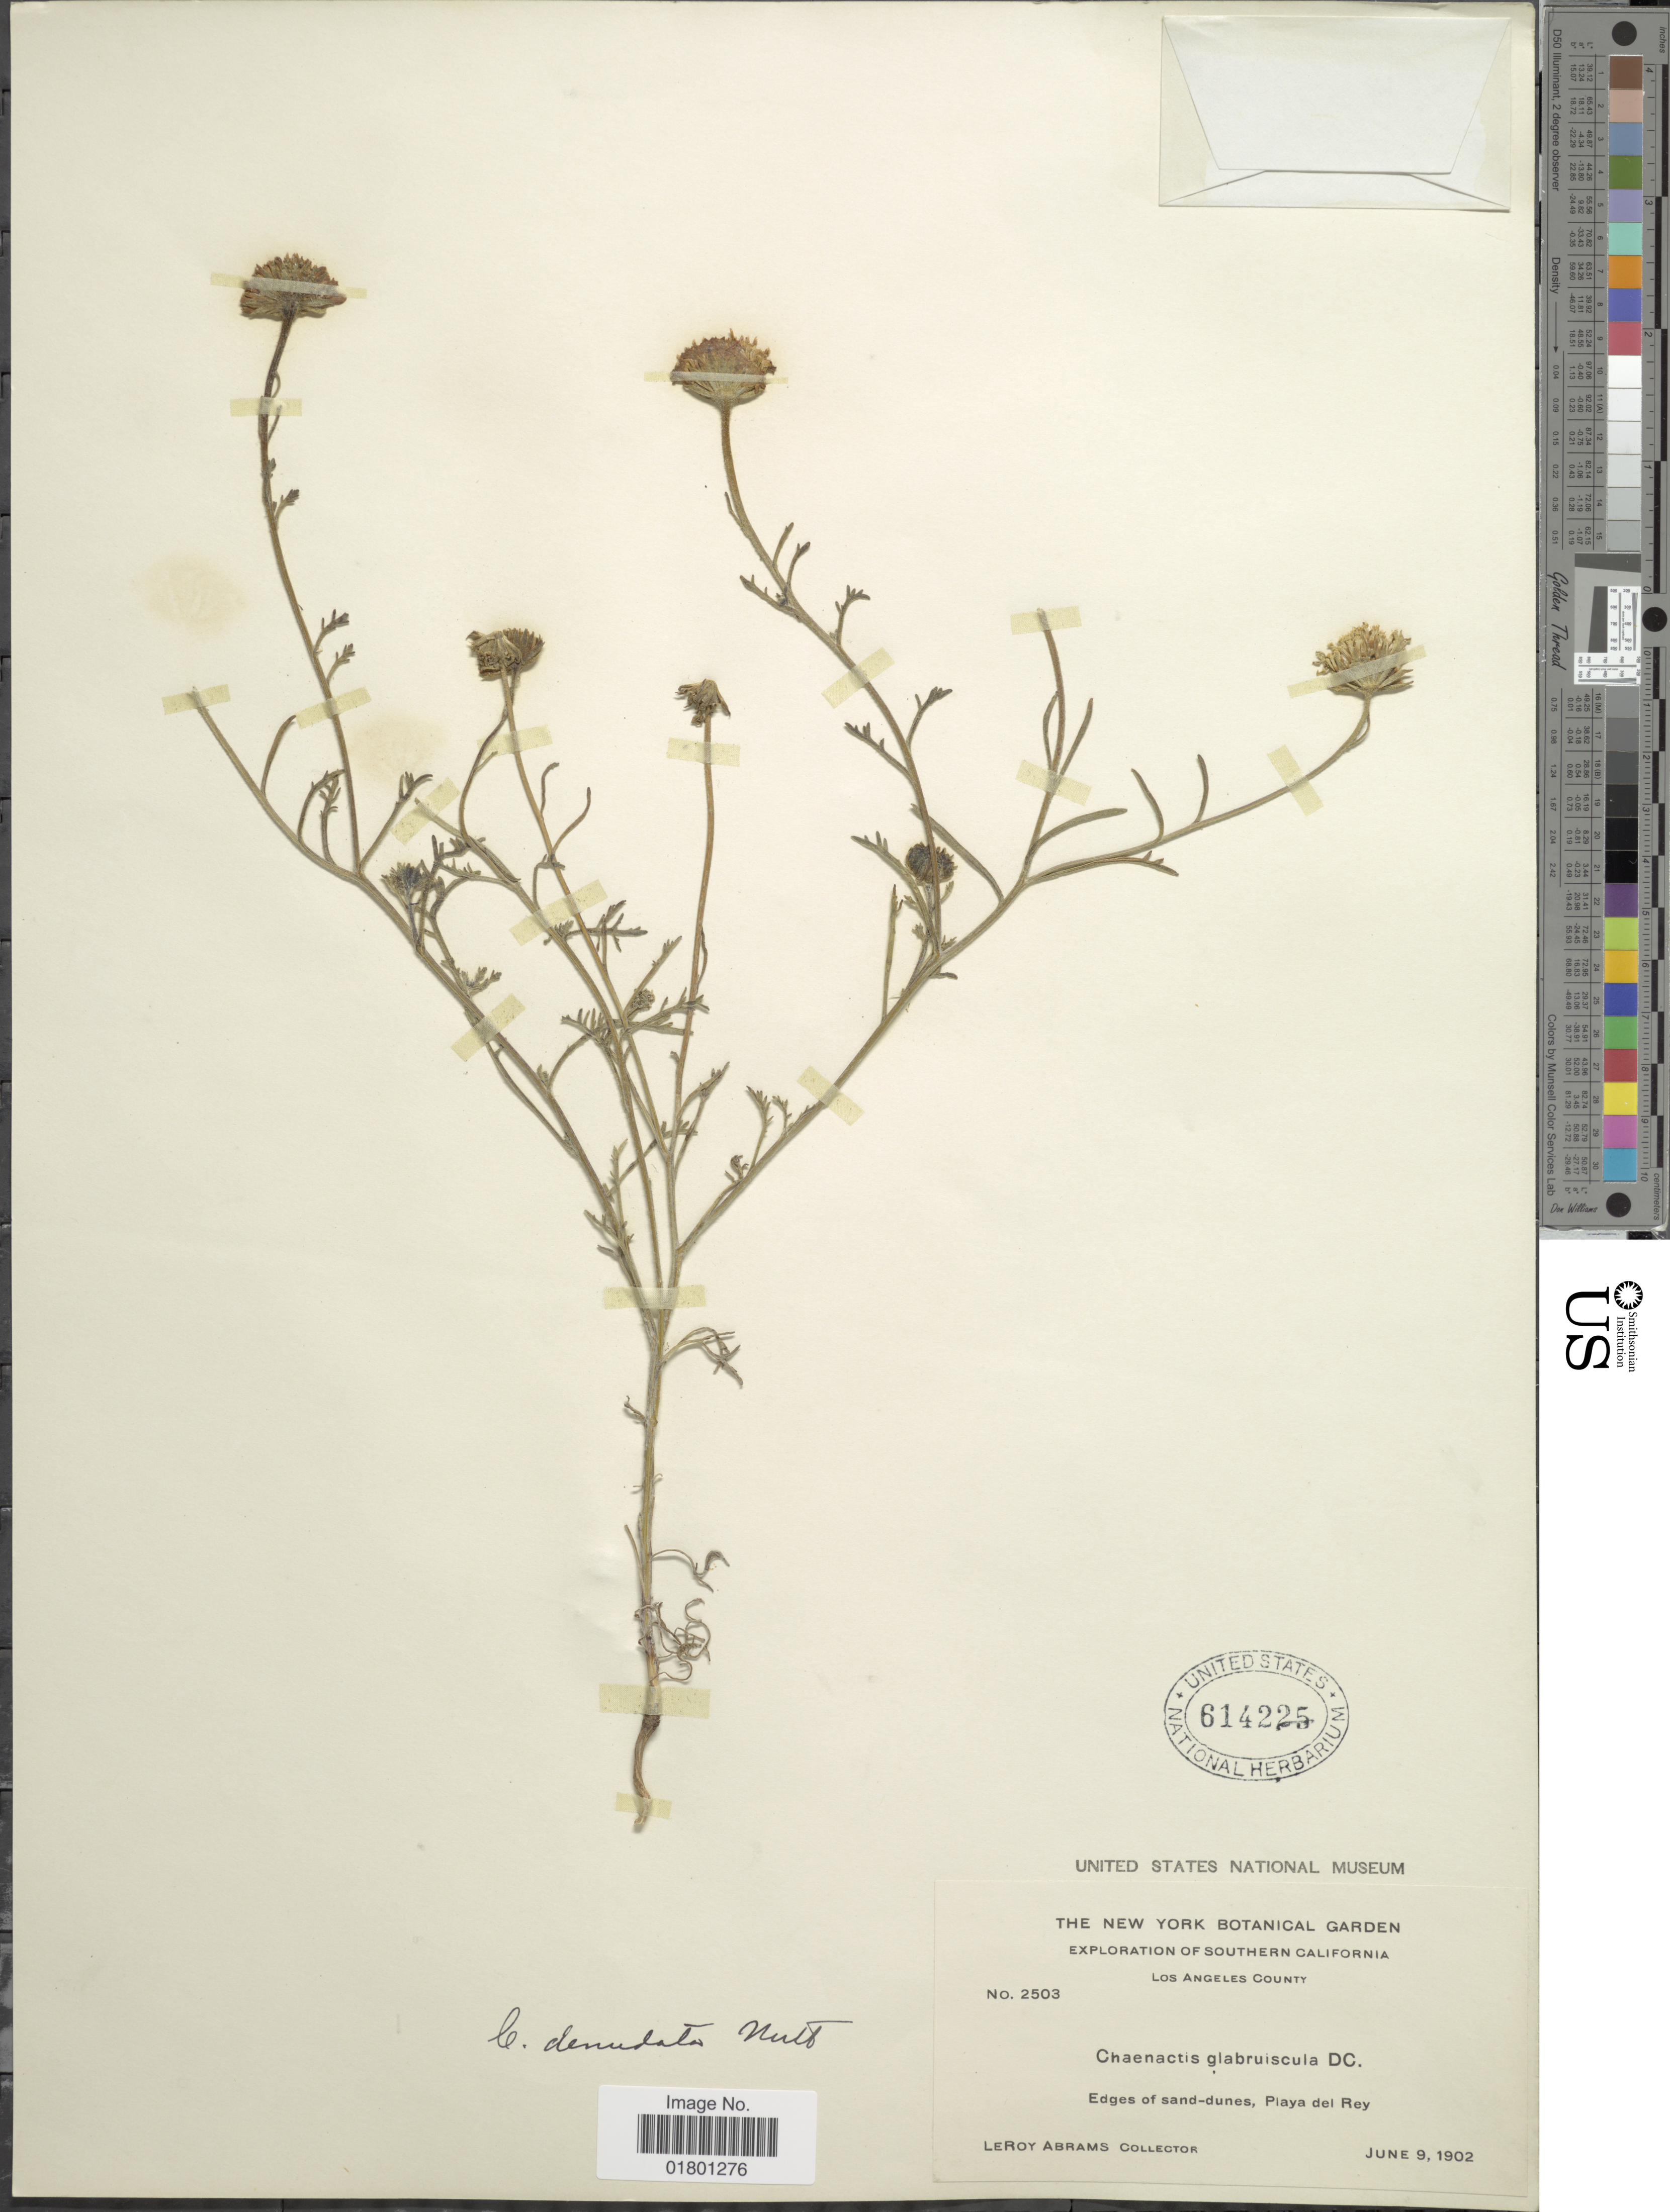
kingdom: Plantae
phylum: Tracheophyta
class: Magnoliopsida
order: Asterales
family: Asteraceae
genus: Chaenactis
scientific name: Chaenactis glabriuscula var. denudata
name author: (Nutt.) Munz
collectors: L. Abrams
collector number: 2503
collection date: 1902-06-09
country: United States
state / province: California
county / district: Los Angeles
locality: Southern California, Los Angeles County, Edges of sand-dunes, Playa del Rey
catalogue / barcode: US 614225